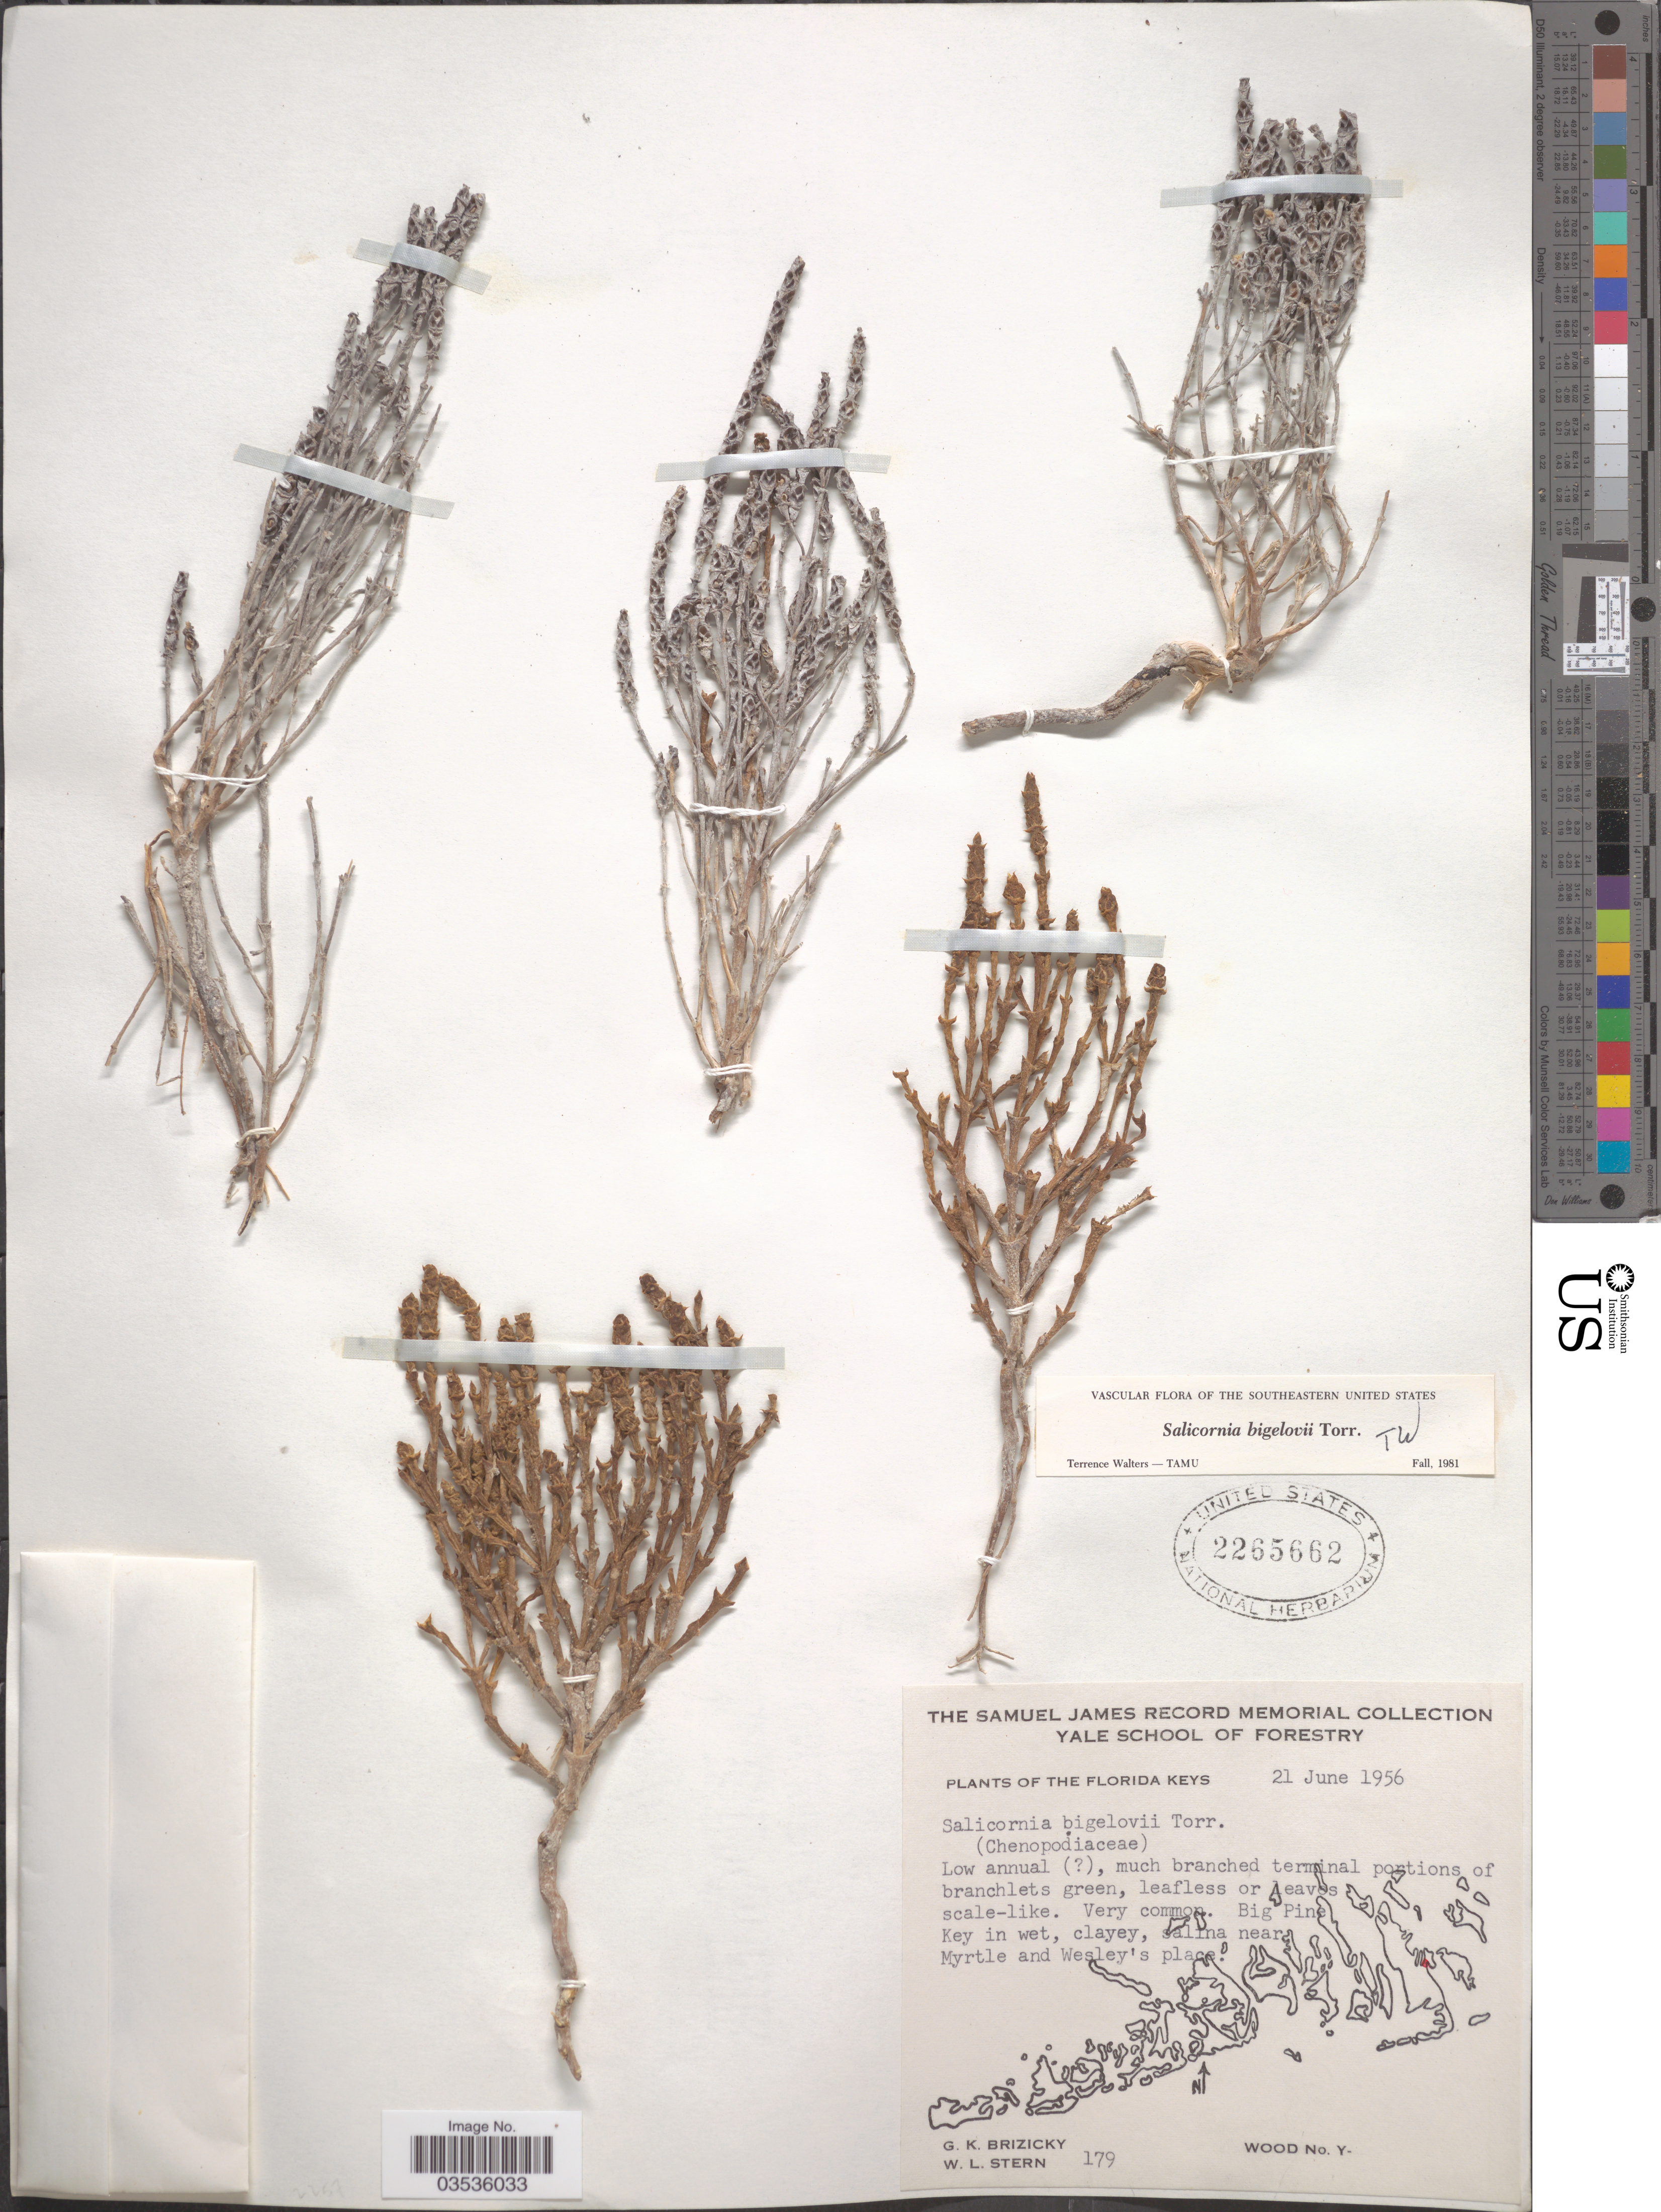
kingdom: Plantae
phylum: Tracheophyta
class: Magnoliopsida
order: Caryophyllales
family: Amaranthaceae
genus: Salicornia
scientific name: Salicornia bigelovii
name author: Torr.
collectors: G. K. Brizicky & W. L. Stern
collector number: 179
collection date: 1956-06-21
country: United States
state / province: Florida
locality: The Florida Keys. Big Pine in wet, clayey, salina near Myrtle and Wesley's place.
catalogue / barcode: US 2265662